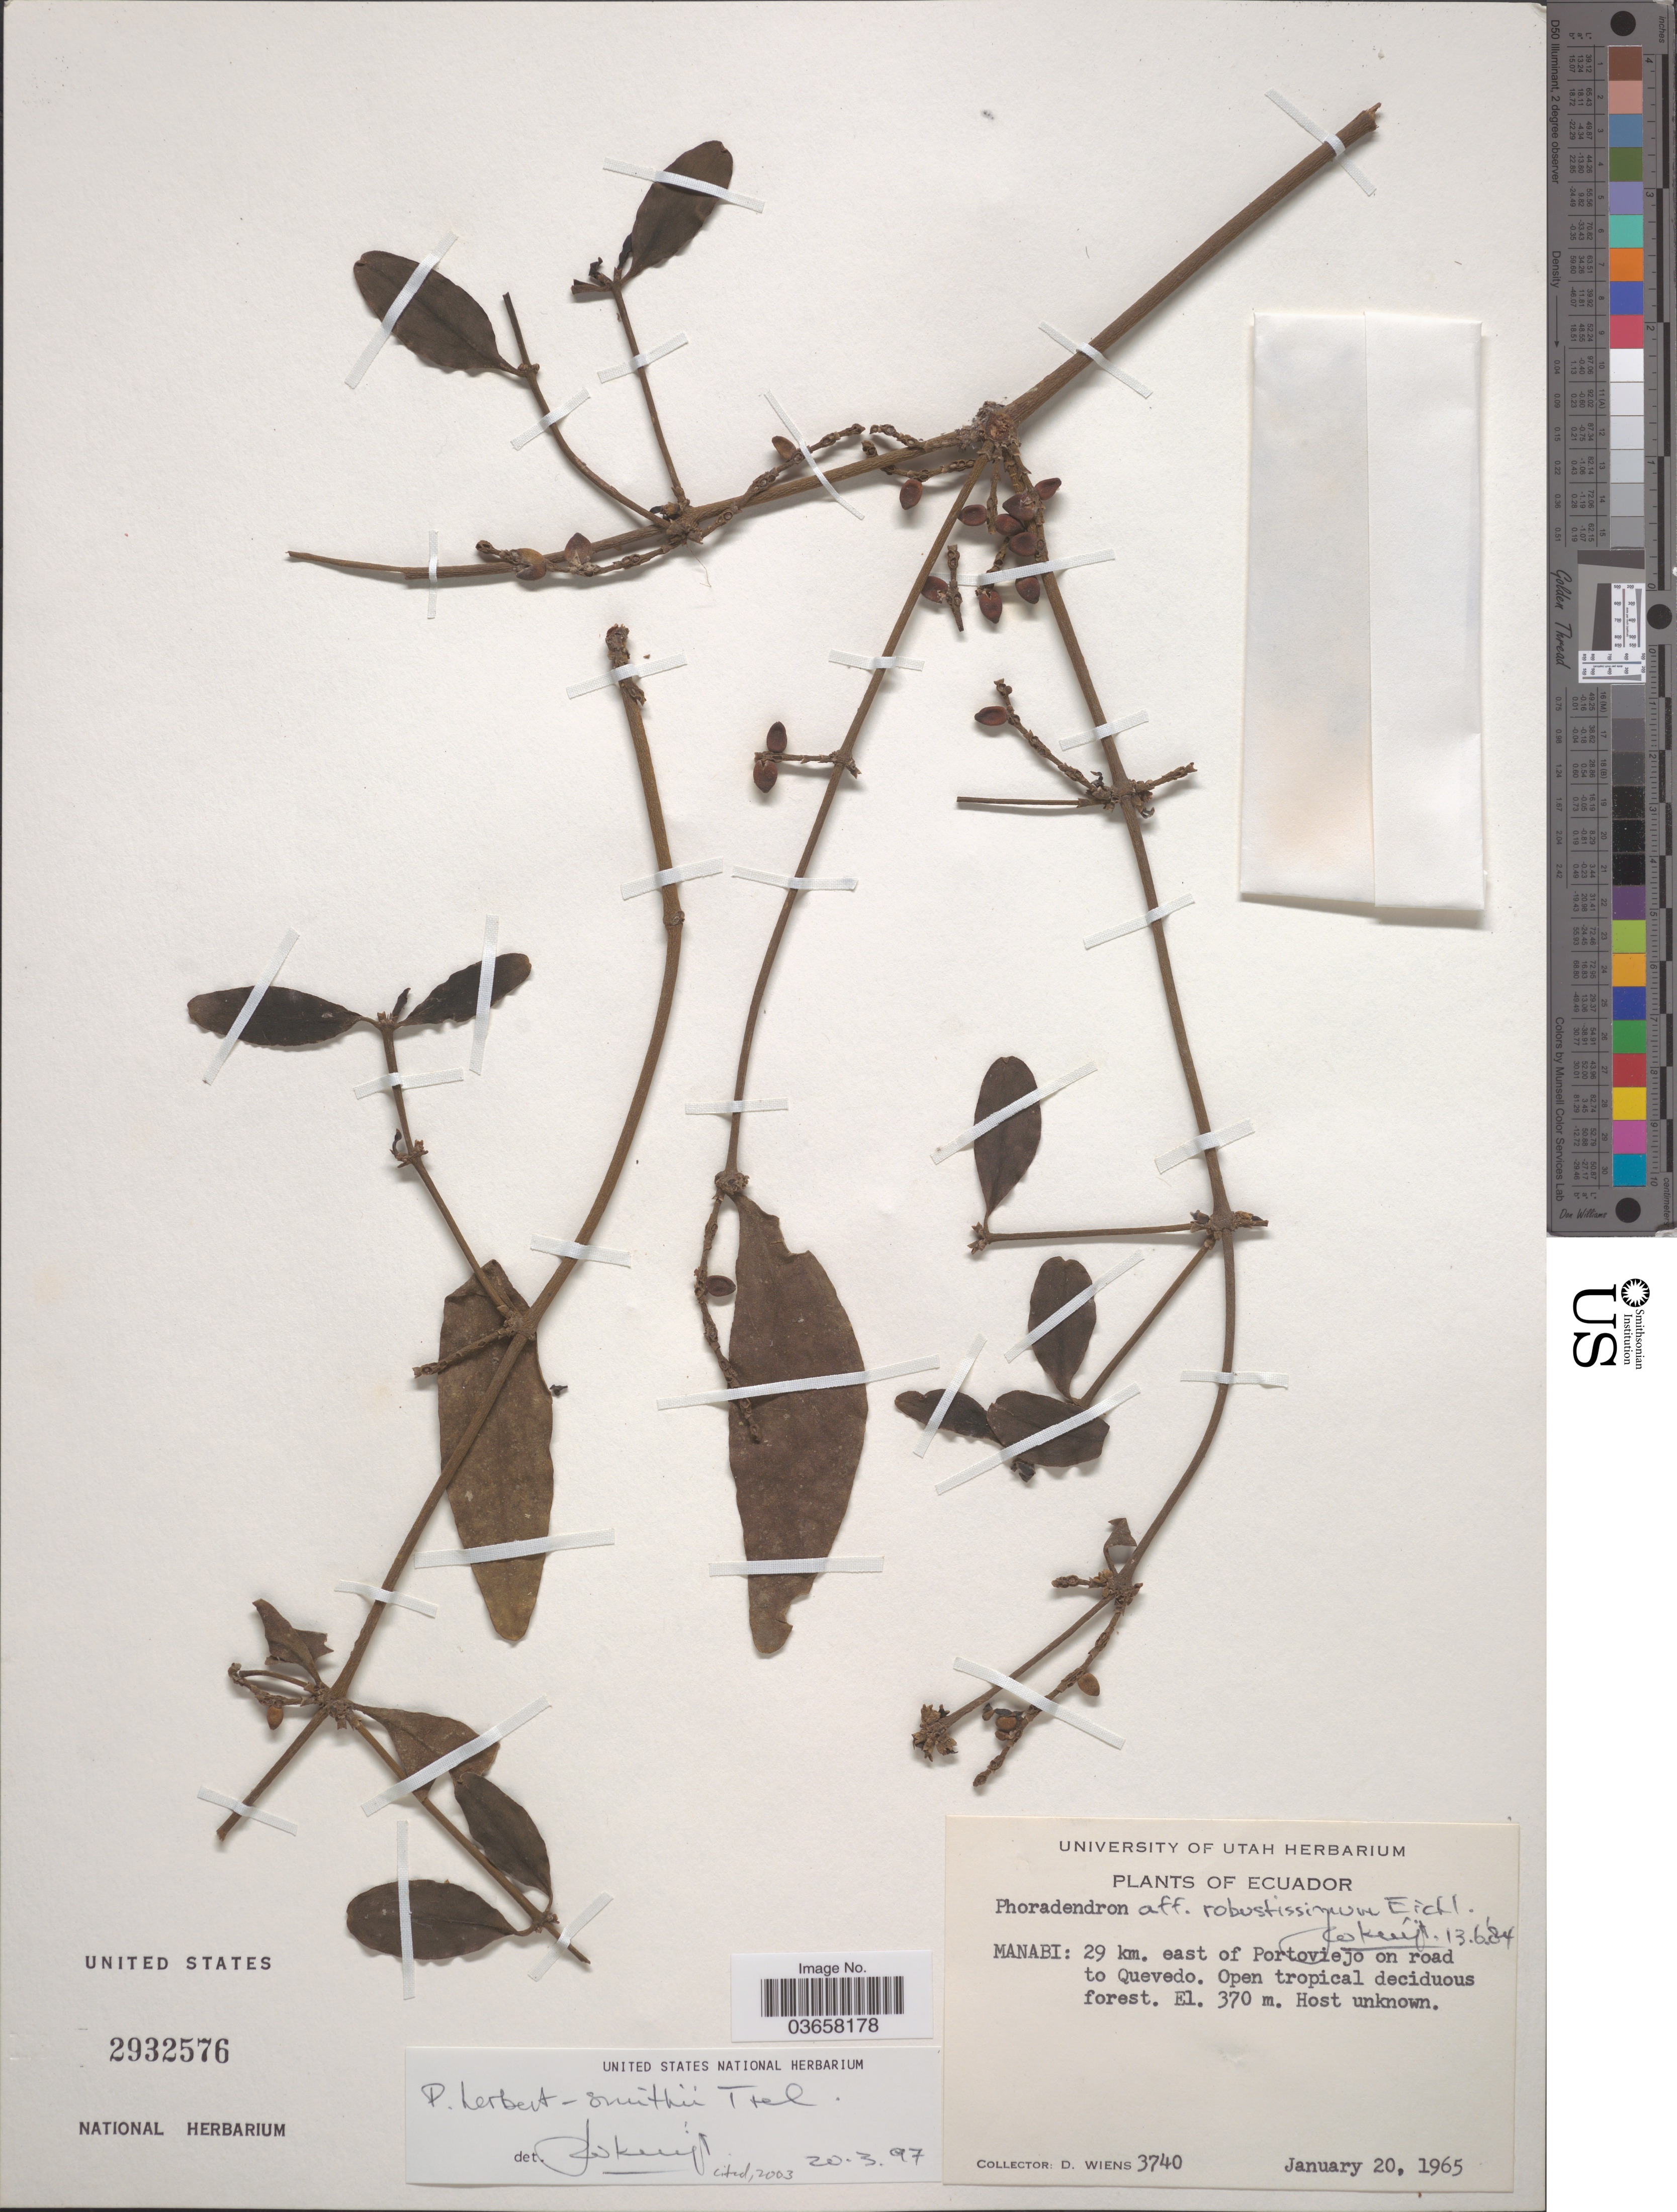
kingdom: Plantae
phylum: Tracheophyta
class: Magnoliopsida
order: Santalales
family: Viscaceae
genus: Phoradendron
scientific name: Phoradendron sp.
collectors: D. Wiens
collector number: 3740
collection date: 1965-01-20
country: Ecuador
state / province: Manabí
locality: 29 km. east of Portoviejo on road to Quevedo.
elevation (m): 370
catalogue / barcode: US 2932576